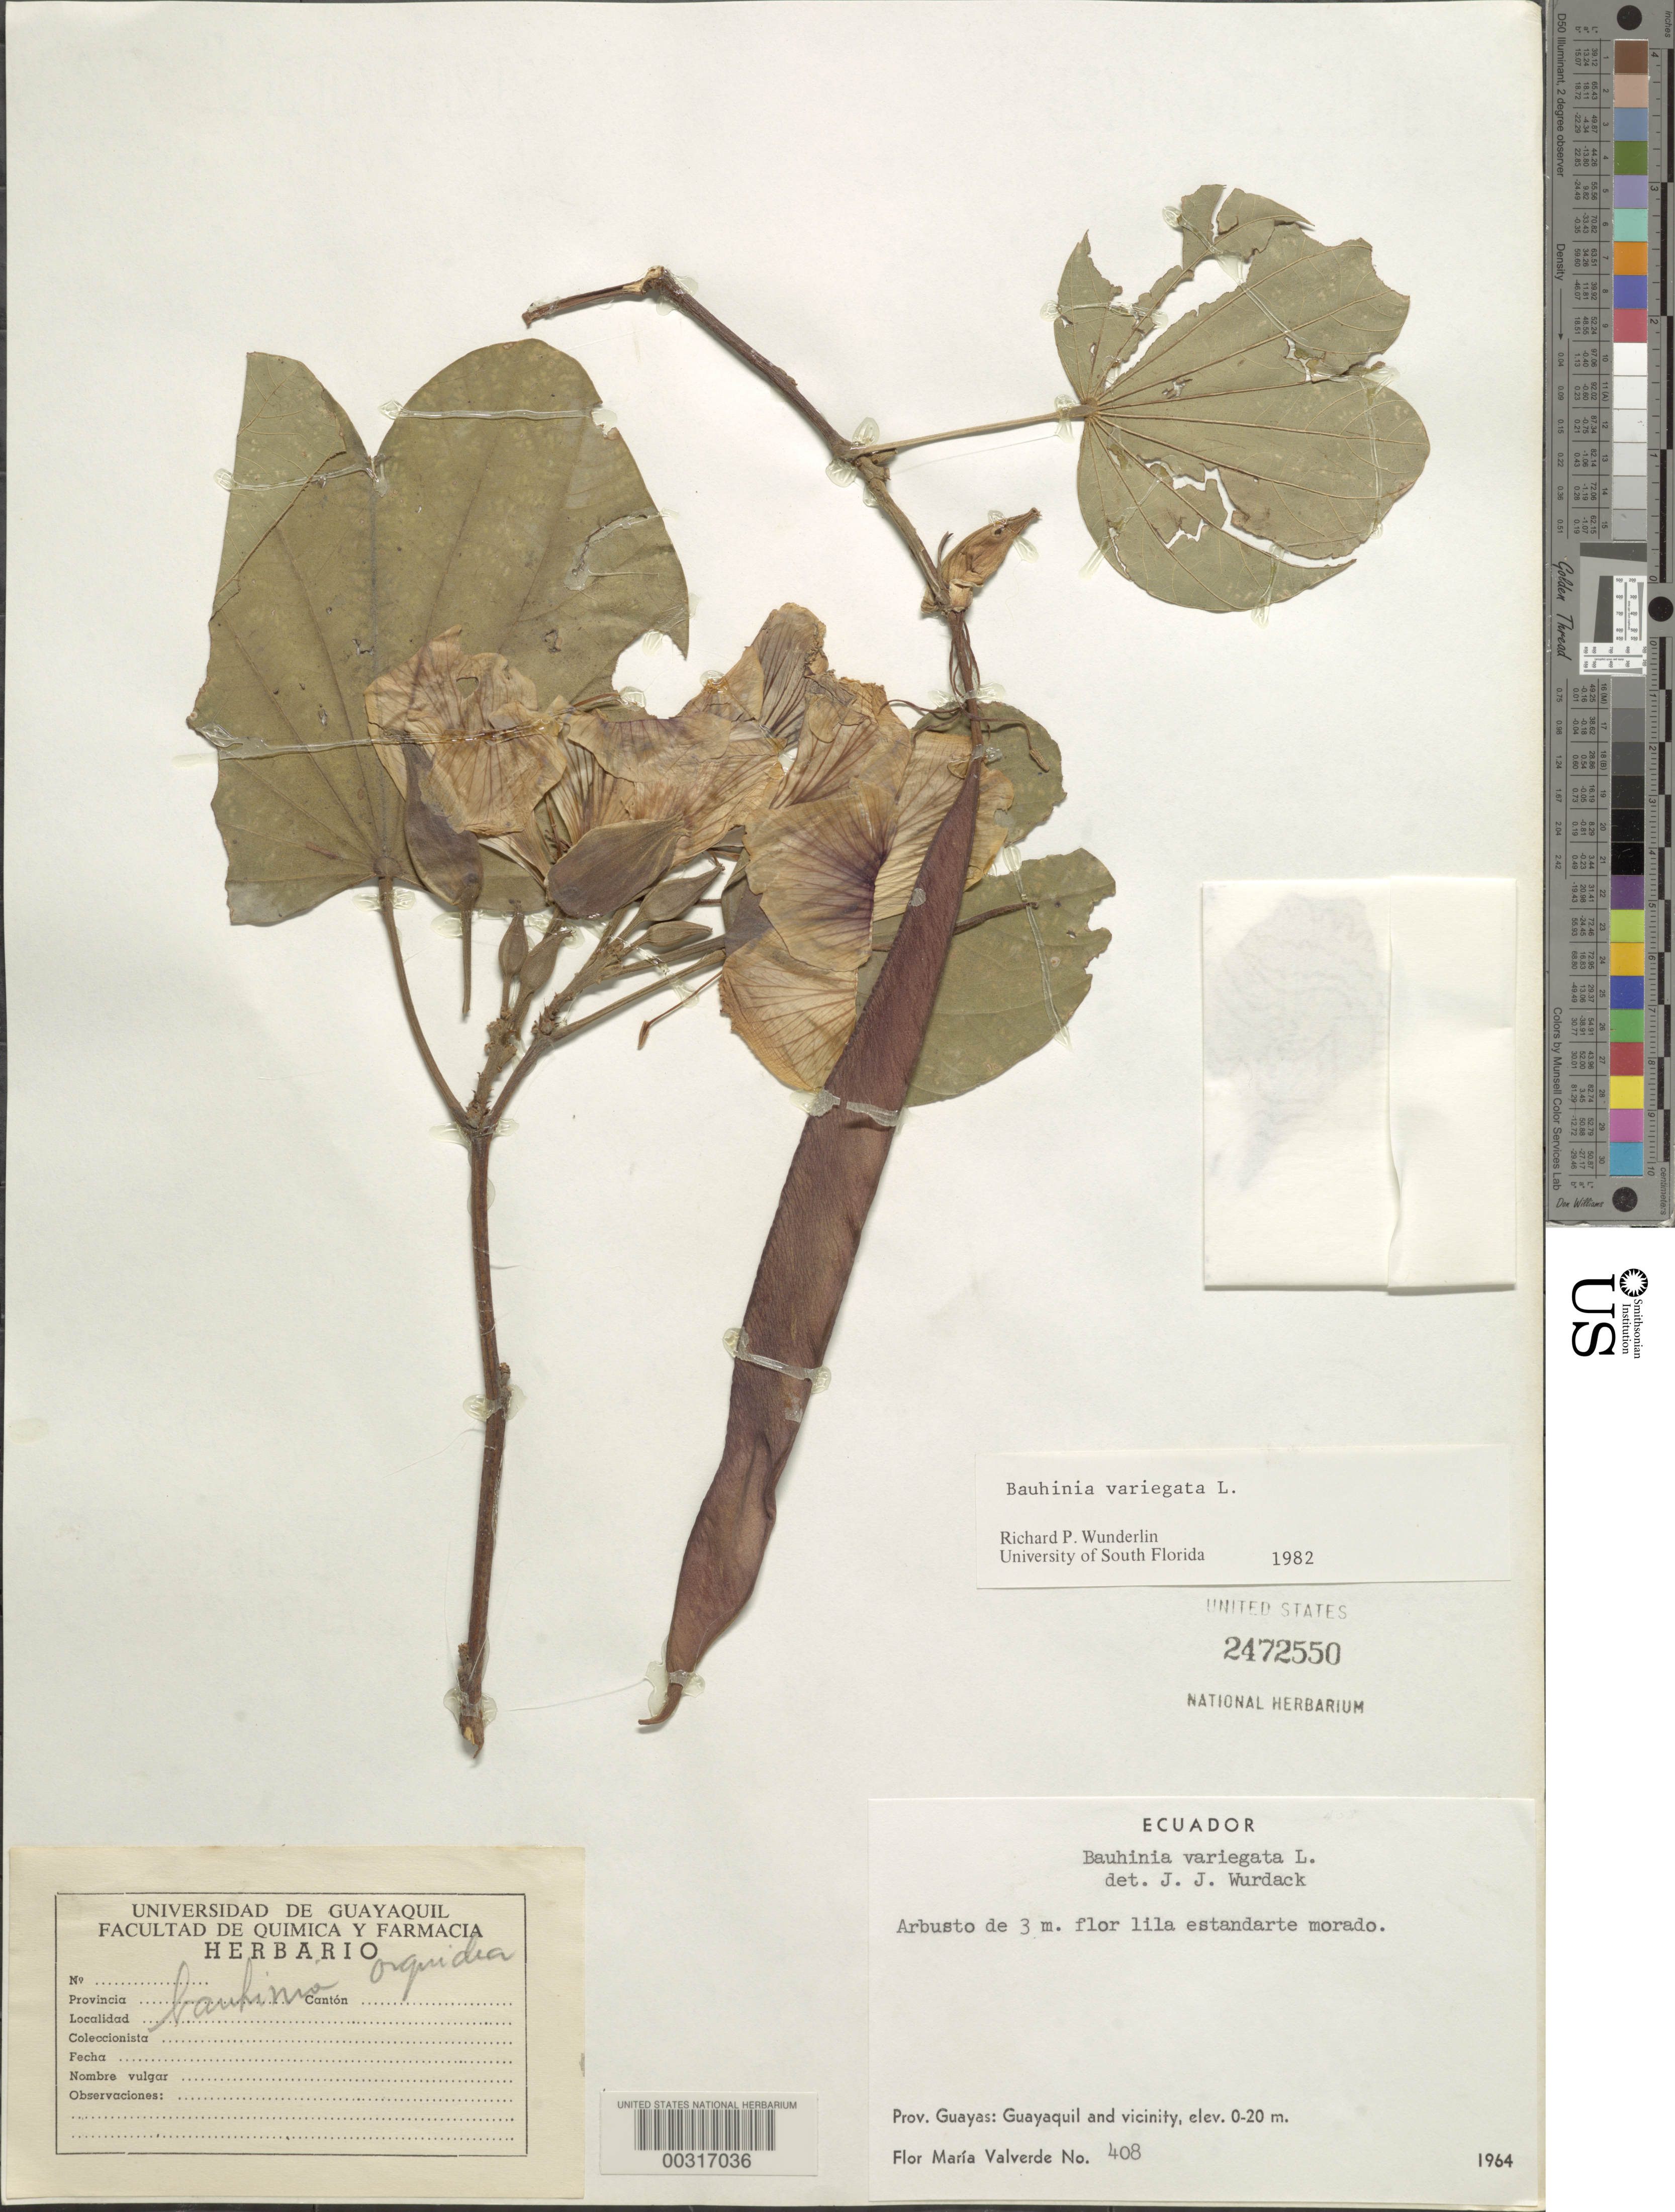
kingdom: Plantae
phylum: Tracheophyta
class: Magnoliopsida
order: Fabales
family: Fabaceae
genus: Bauhinia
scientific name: Bauhinia variegata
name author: L.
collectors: V. Badillo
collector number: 408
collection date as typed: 1964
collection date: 1964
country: Ecuador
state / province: Guayas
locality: Guayaquil and vicinity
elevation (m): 0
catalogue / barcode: US 2472550